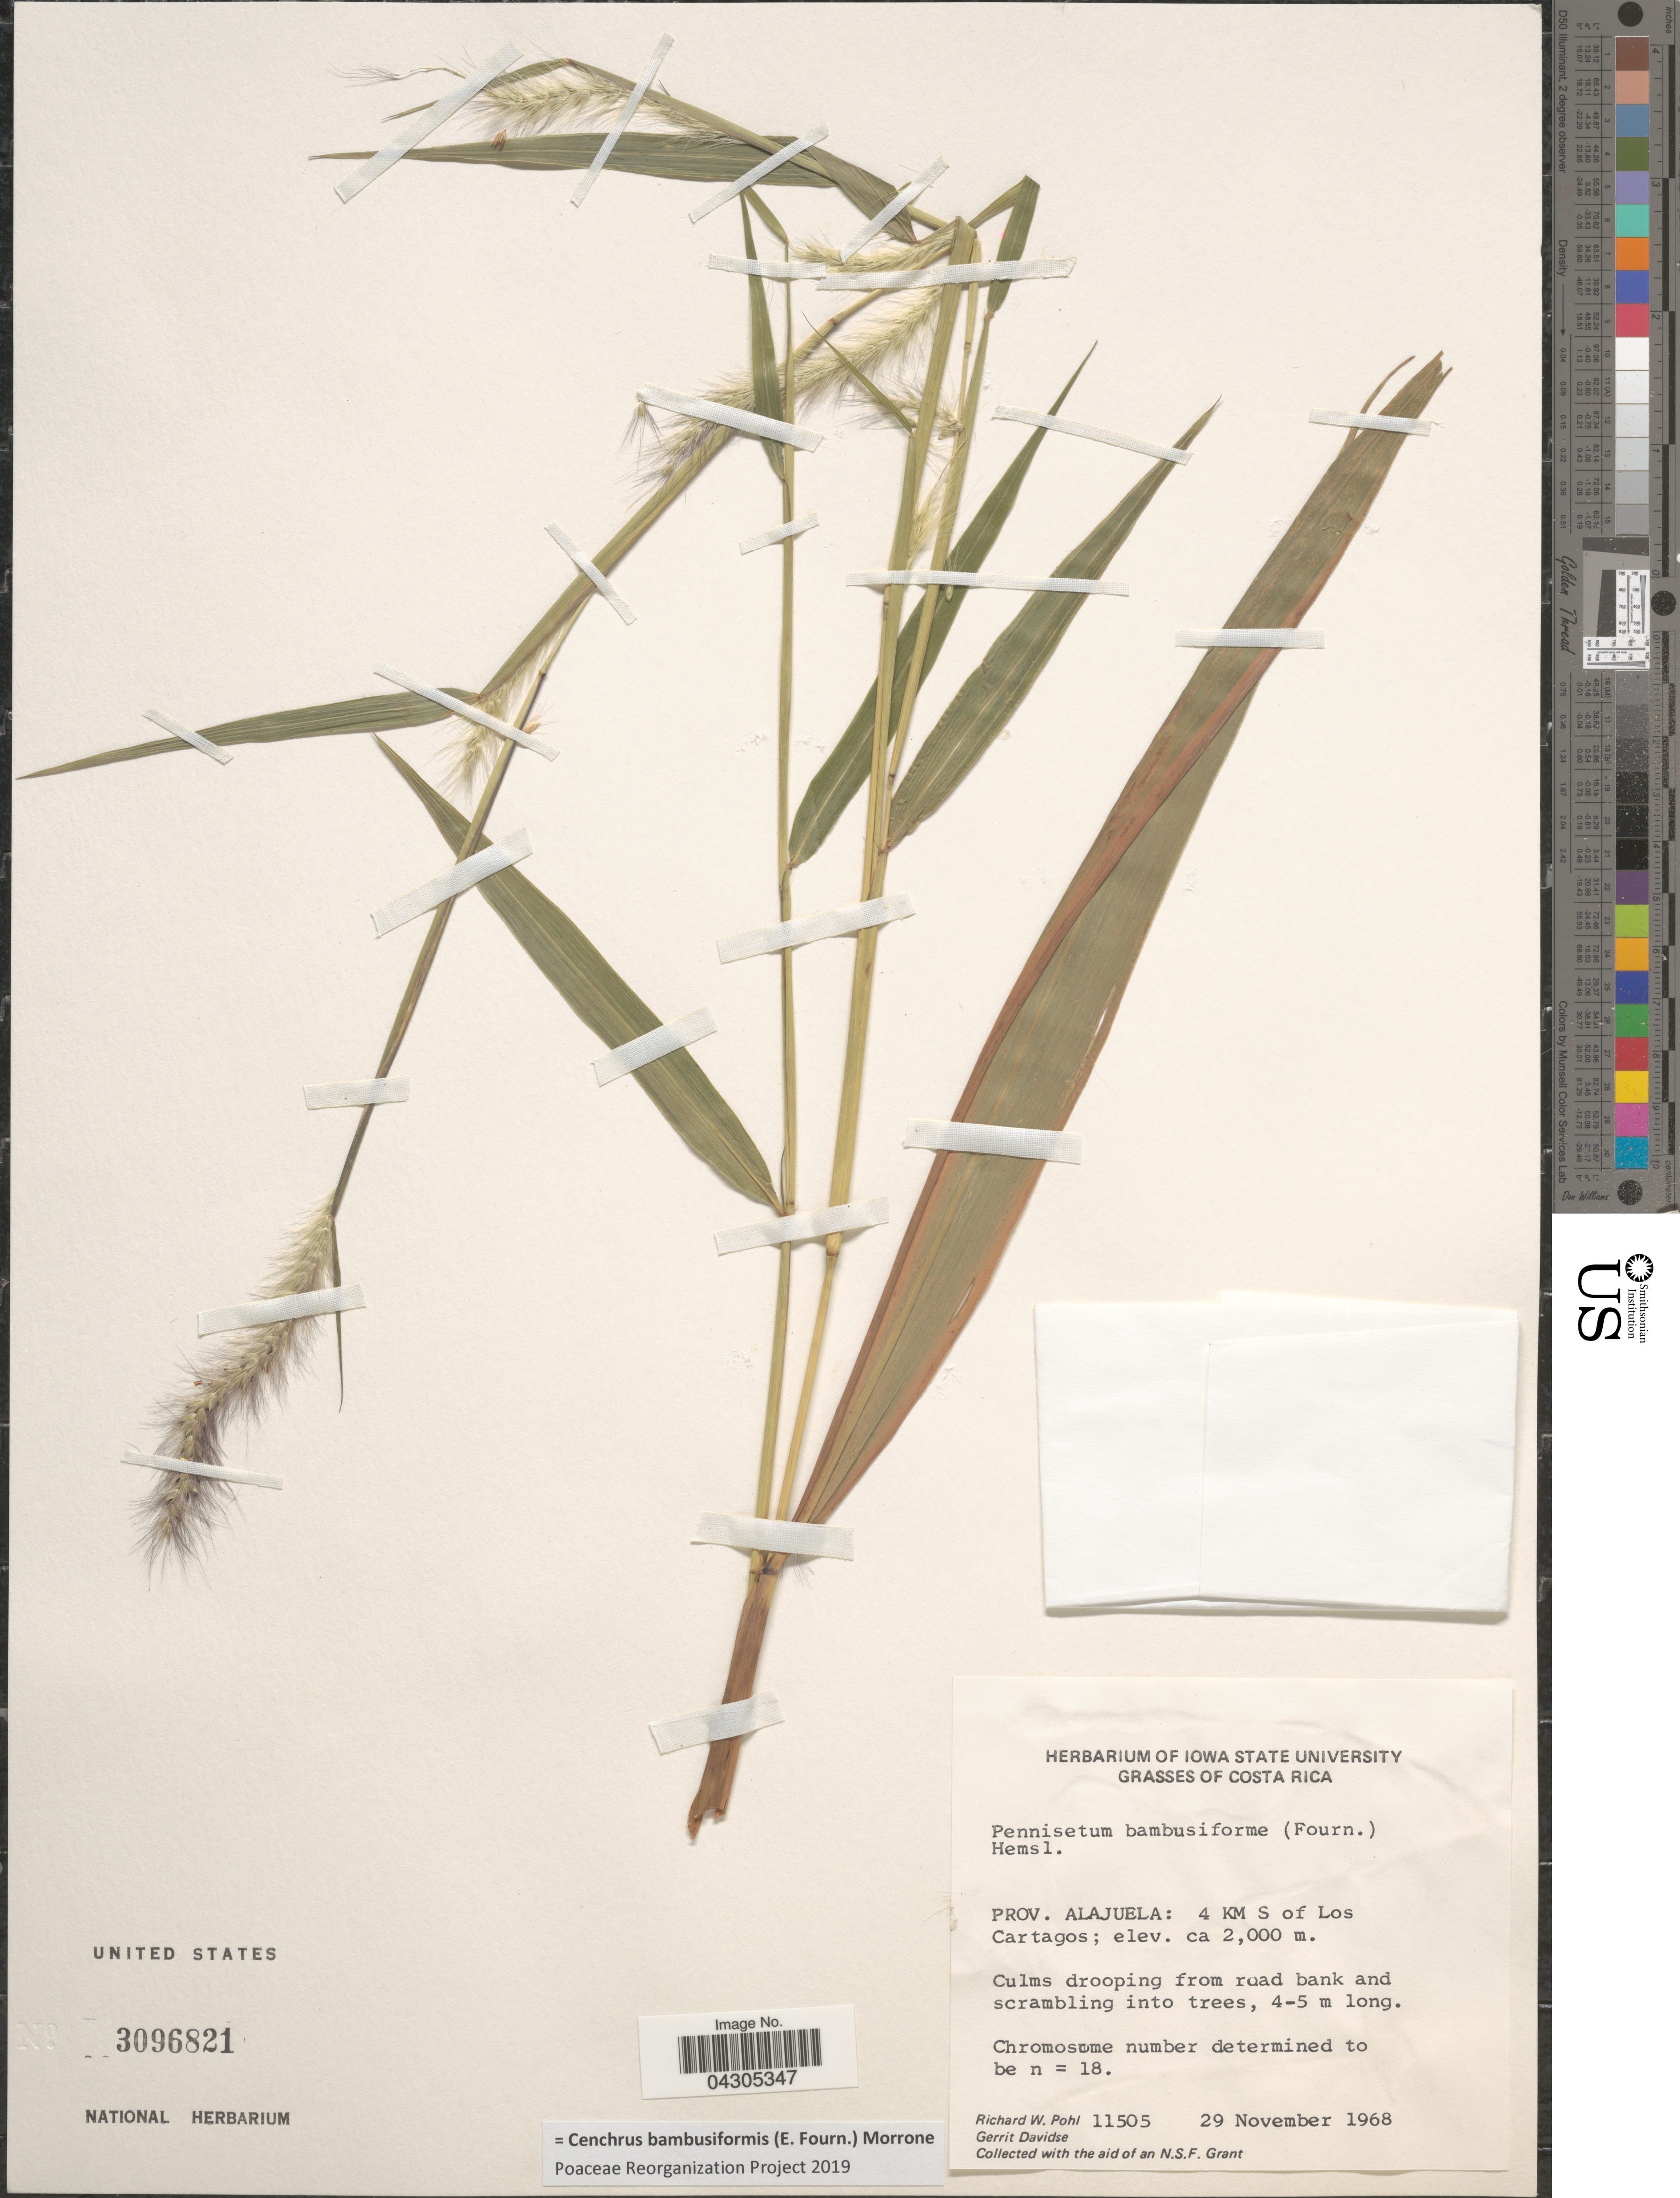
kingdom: Plantae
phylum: Tracheophyta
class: Liliopsida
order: Poales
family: Poaceae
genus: Cenchrus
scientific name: Cenchrus bambusiformis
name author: (E. Fourn.) Morrone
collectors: R. W. Pohl & G. Davidse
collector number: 11505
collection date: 1968-11-29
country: Costa Rica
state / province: Alajuela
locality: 5 KM S of Los Cartagos.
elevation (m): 2000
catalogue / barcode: US 3096821